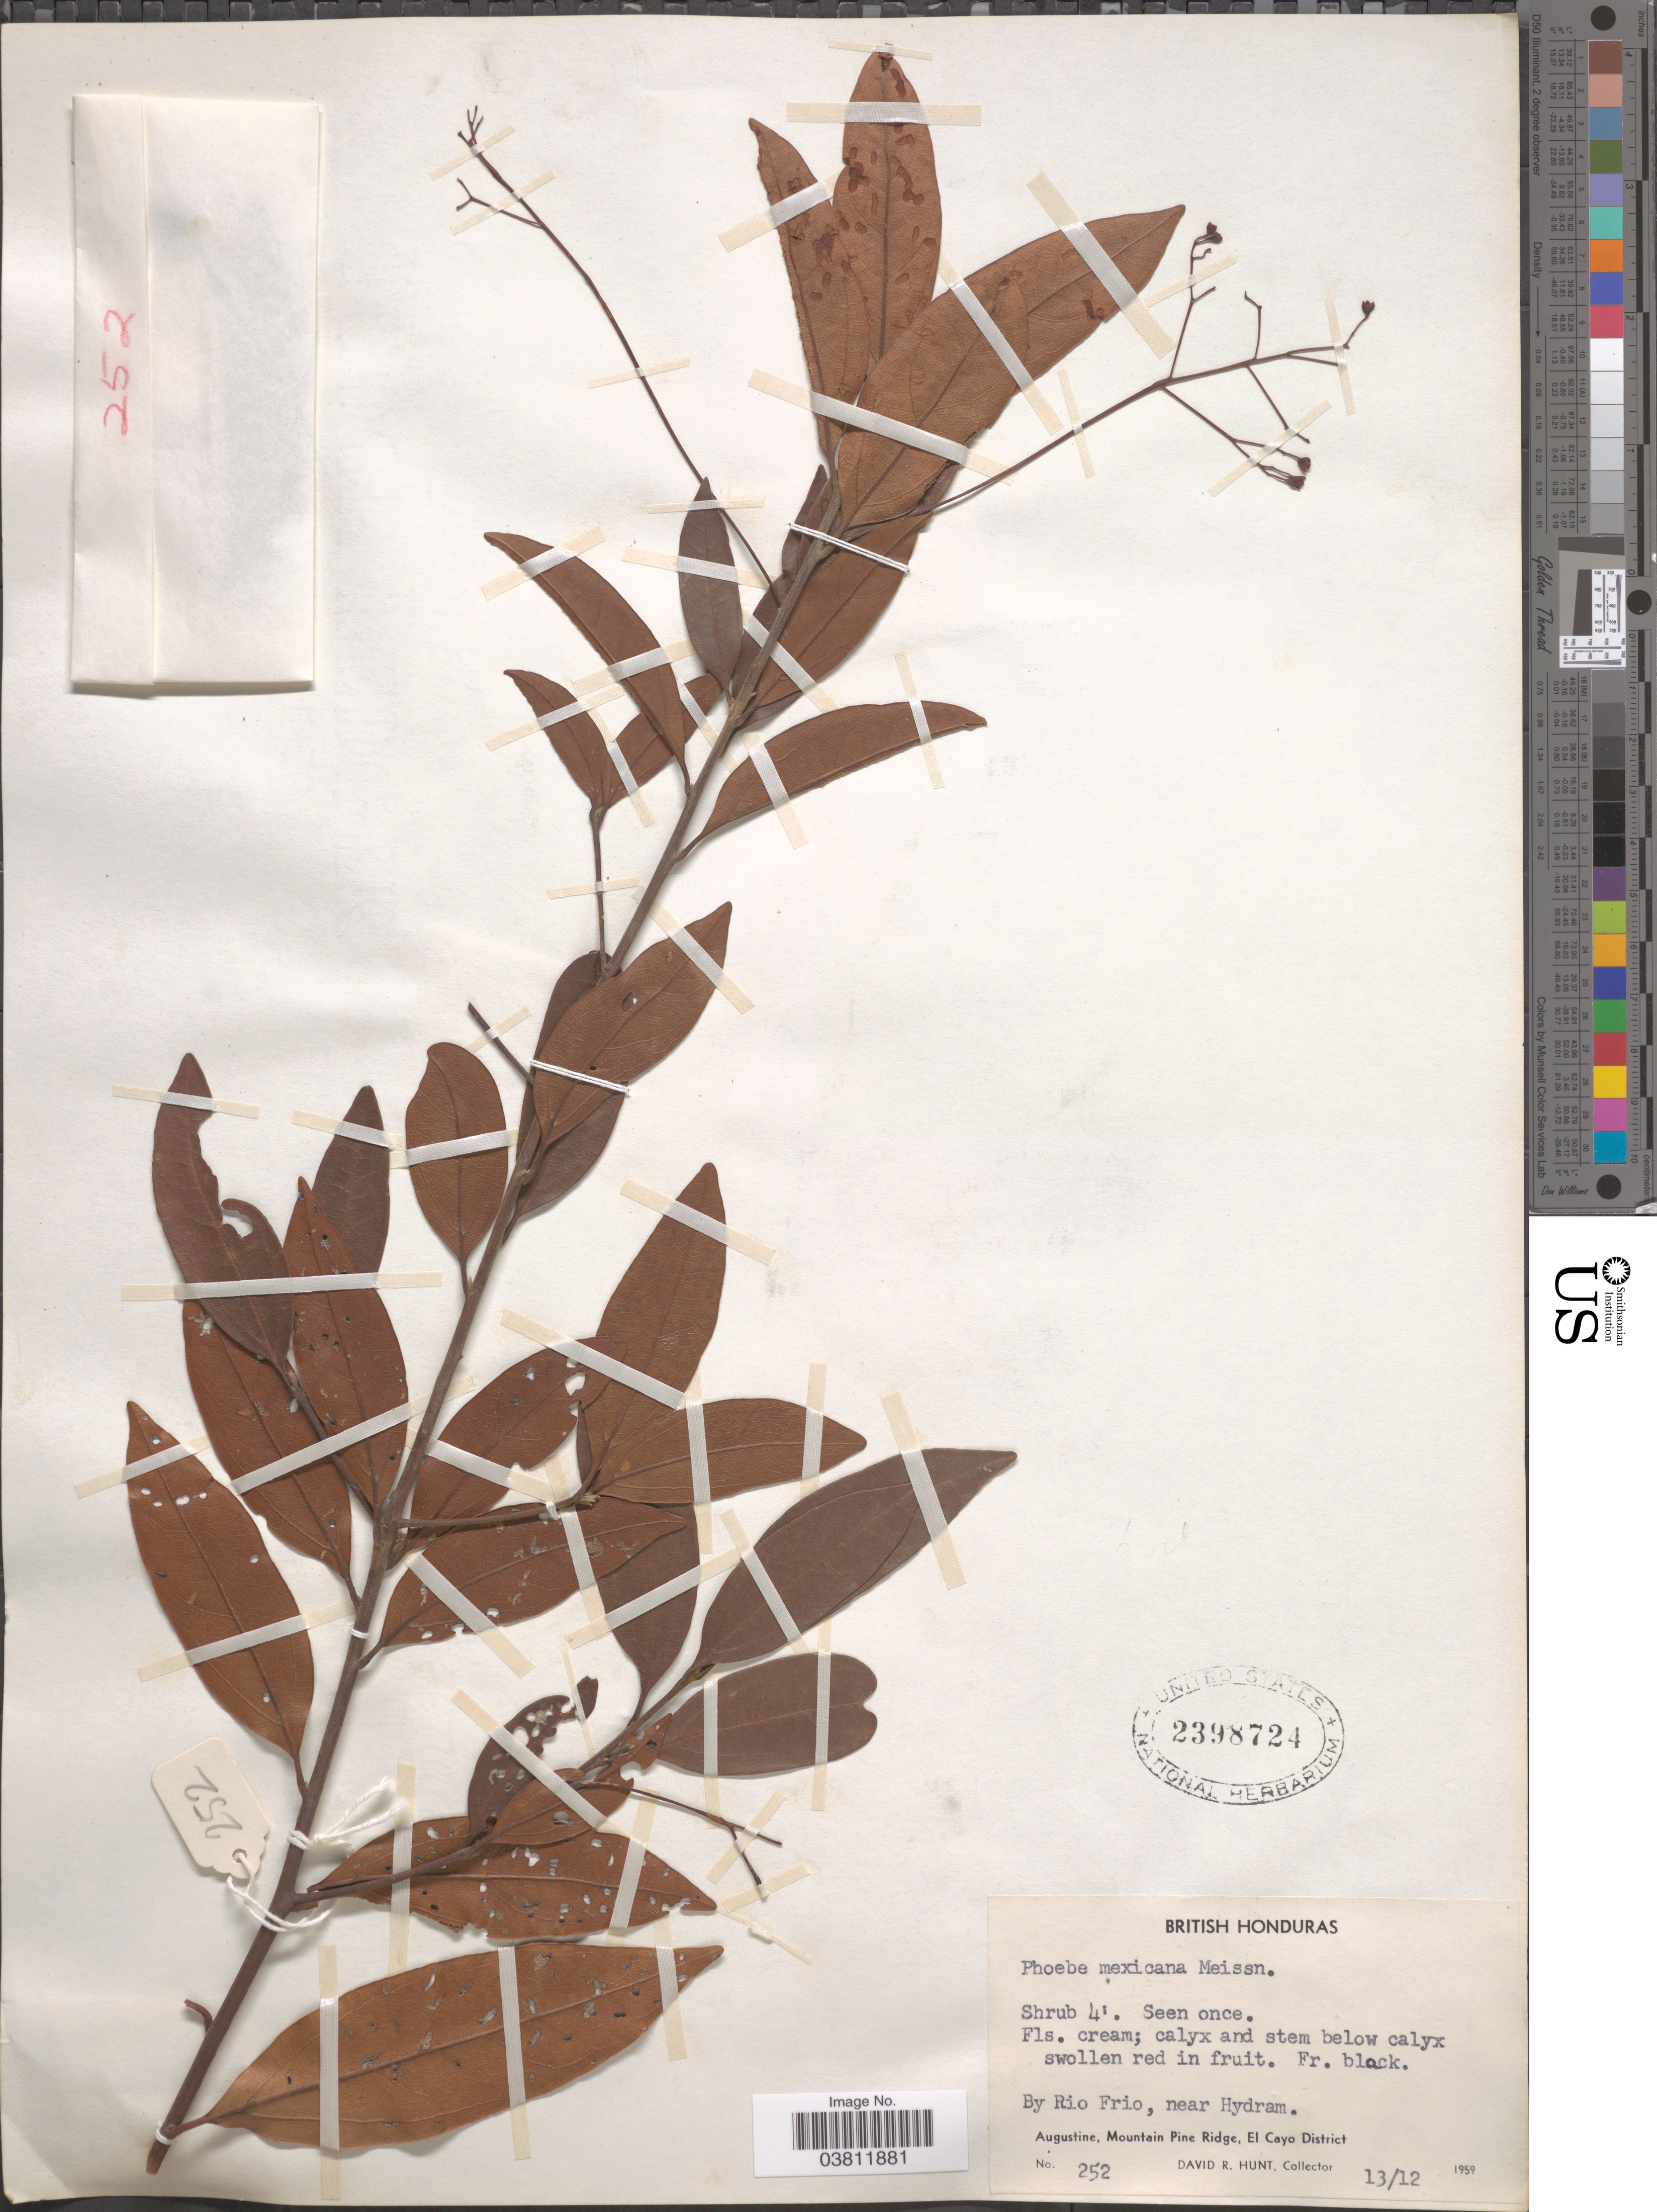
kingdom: Plantae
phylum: Tracheophyta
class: Magnoliopsida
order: Laurales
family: Lauraceae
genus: Phoebe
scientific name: Phoebe mexicana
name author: Meisn.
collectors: D. Hunt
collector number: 252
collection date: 1959-12-13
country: Belize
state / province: Cayo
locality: British Honduras. By Rio Frio, near Hydram. Augustine, Mountain Pine Ridge, El Cayo District.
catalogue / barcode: US 2398724